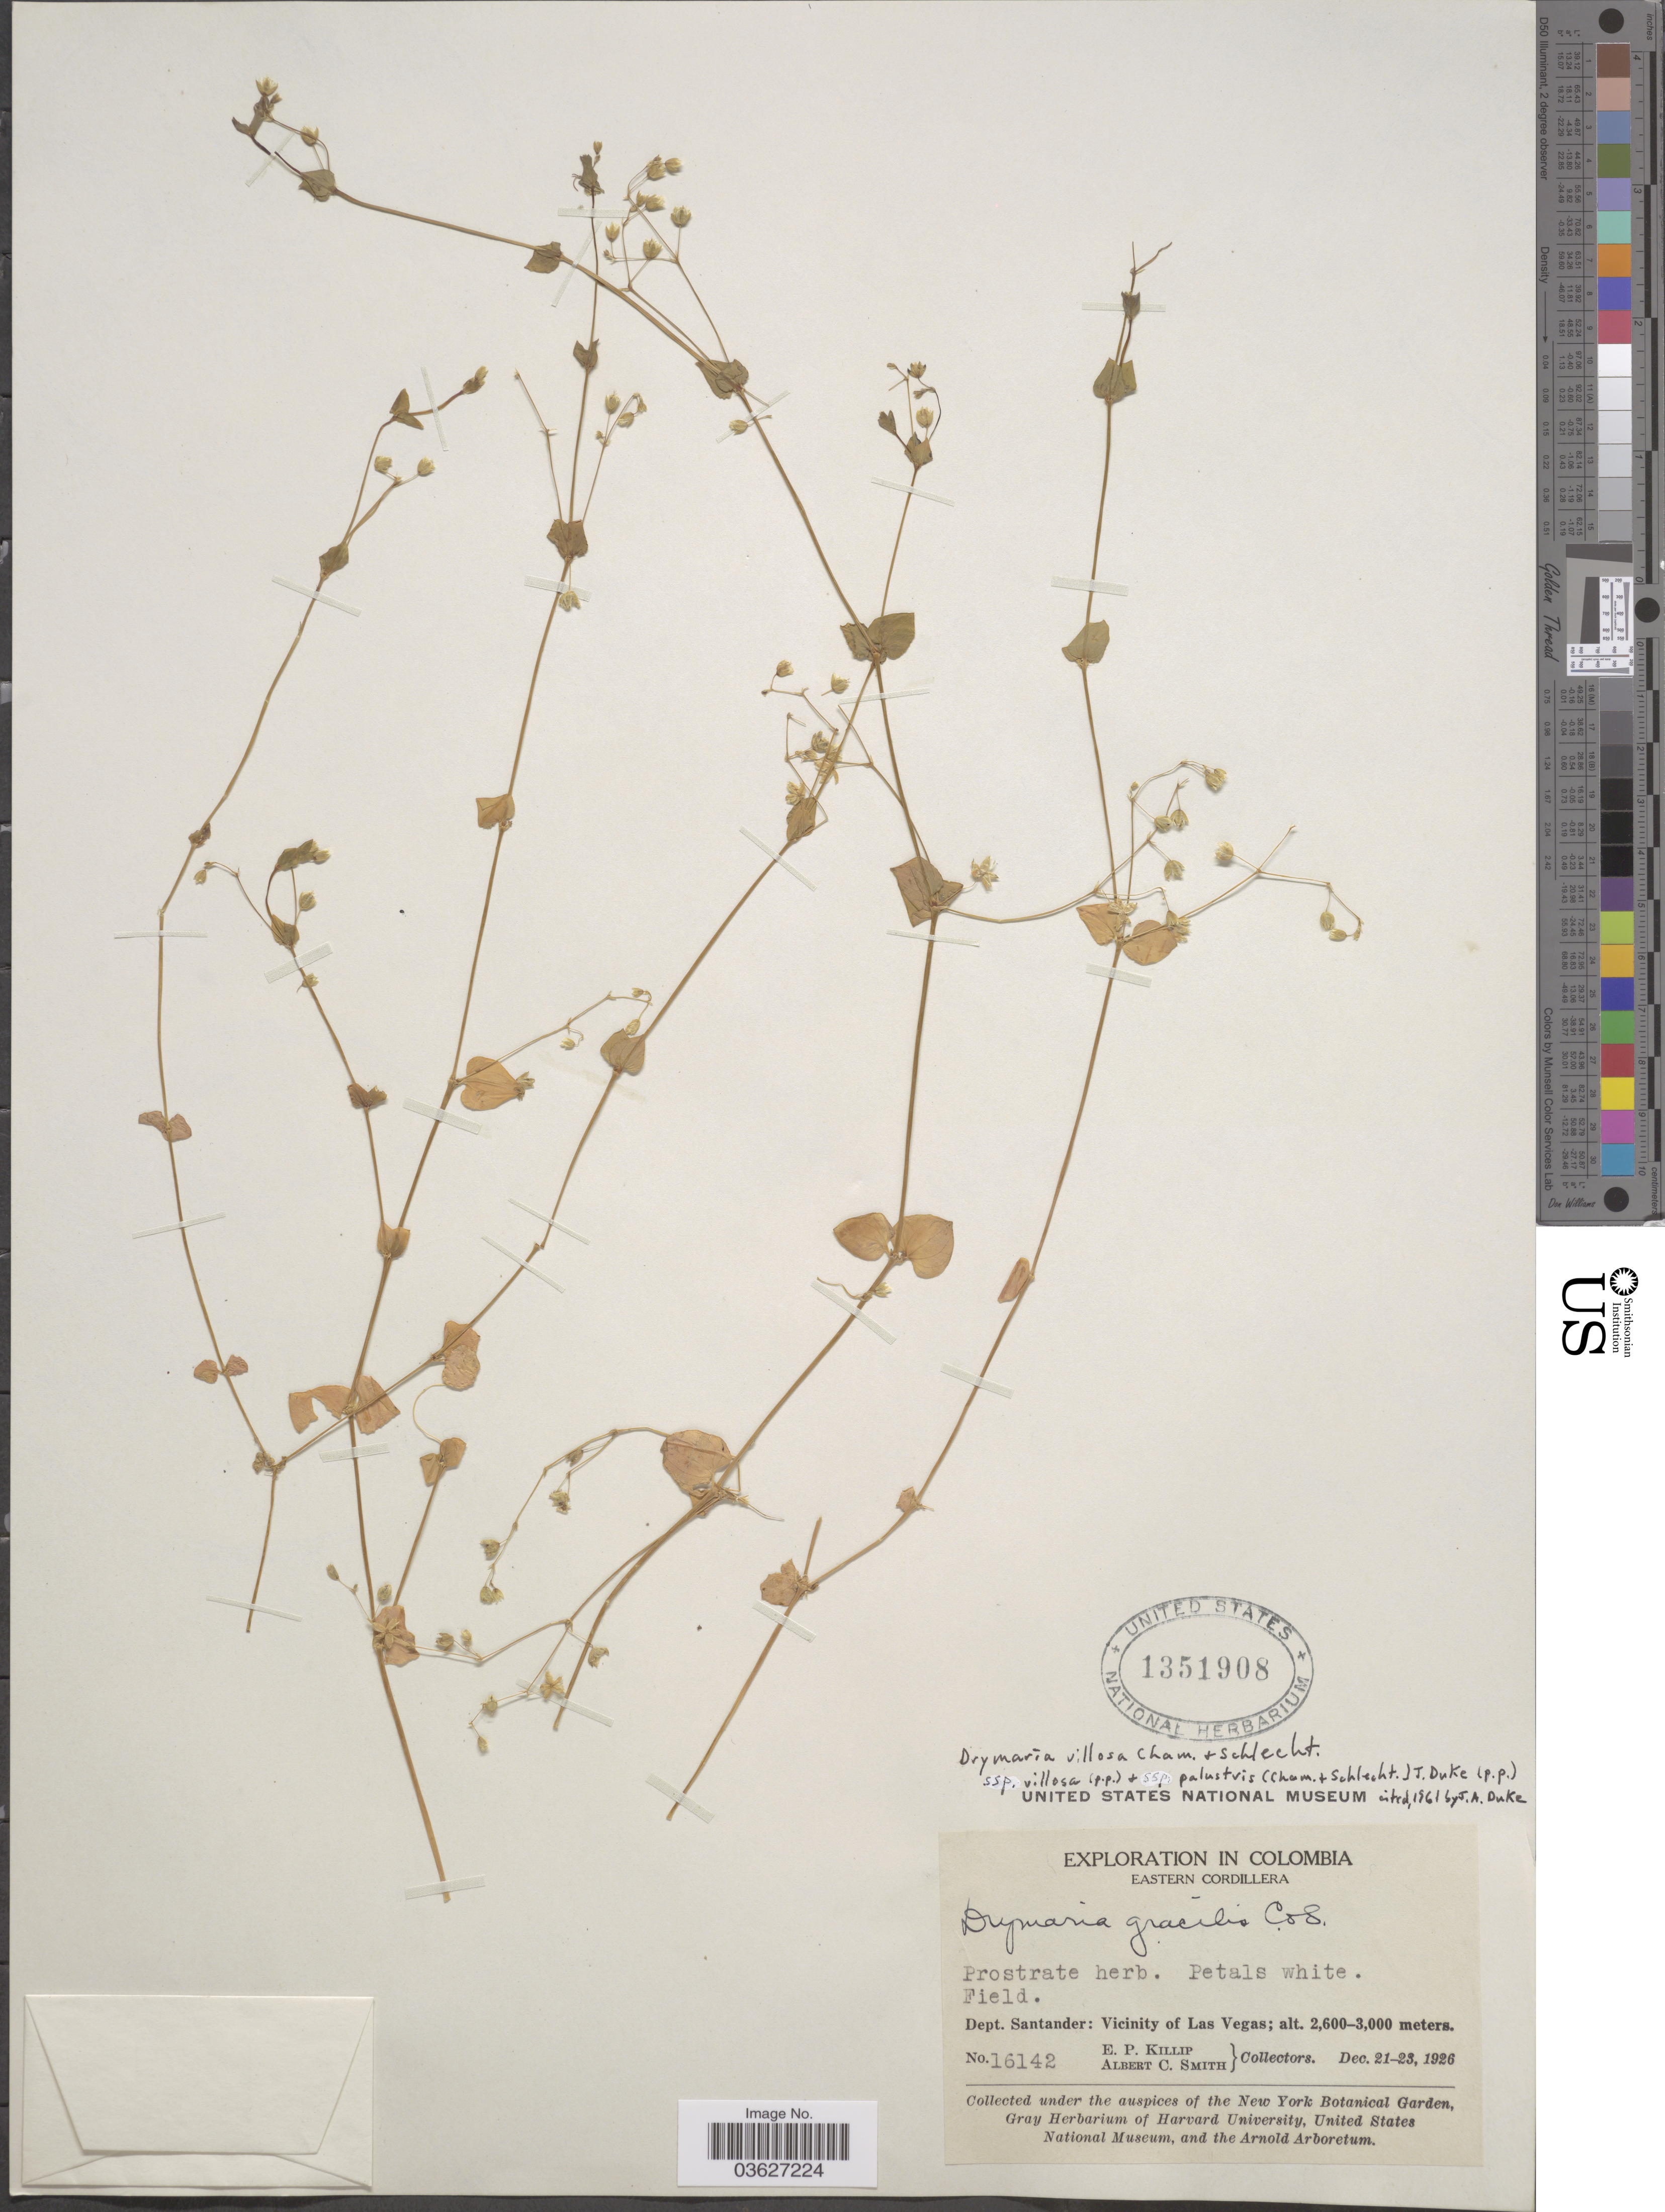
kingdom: Plantae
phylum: Tracheophyta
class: Magnoliopsida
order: Caryophyllales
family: Caryophyllaceae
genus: Drymaria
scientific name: Drymaria villosa subsp. villosa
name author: Cham. & Schltdl.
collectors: E. P. Killip & A. C. Smith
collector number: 16142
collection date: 1926-12-21/1926-12-23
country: Colombia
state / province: Santander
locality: Eastern Cordillera. Dept. Santander: Vicinity of Las Vegas.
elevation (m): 2600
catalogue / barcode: US 1351908